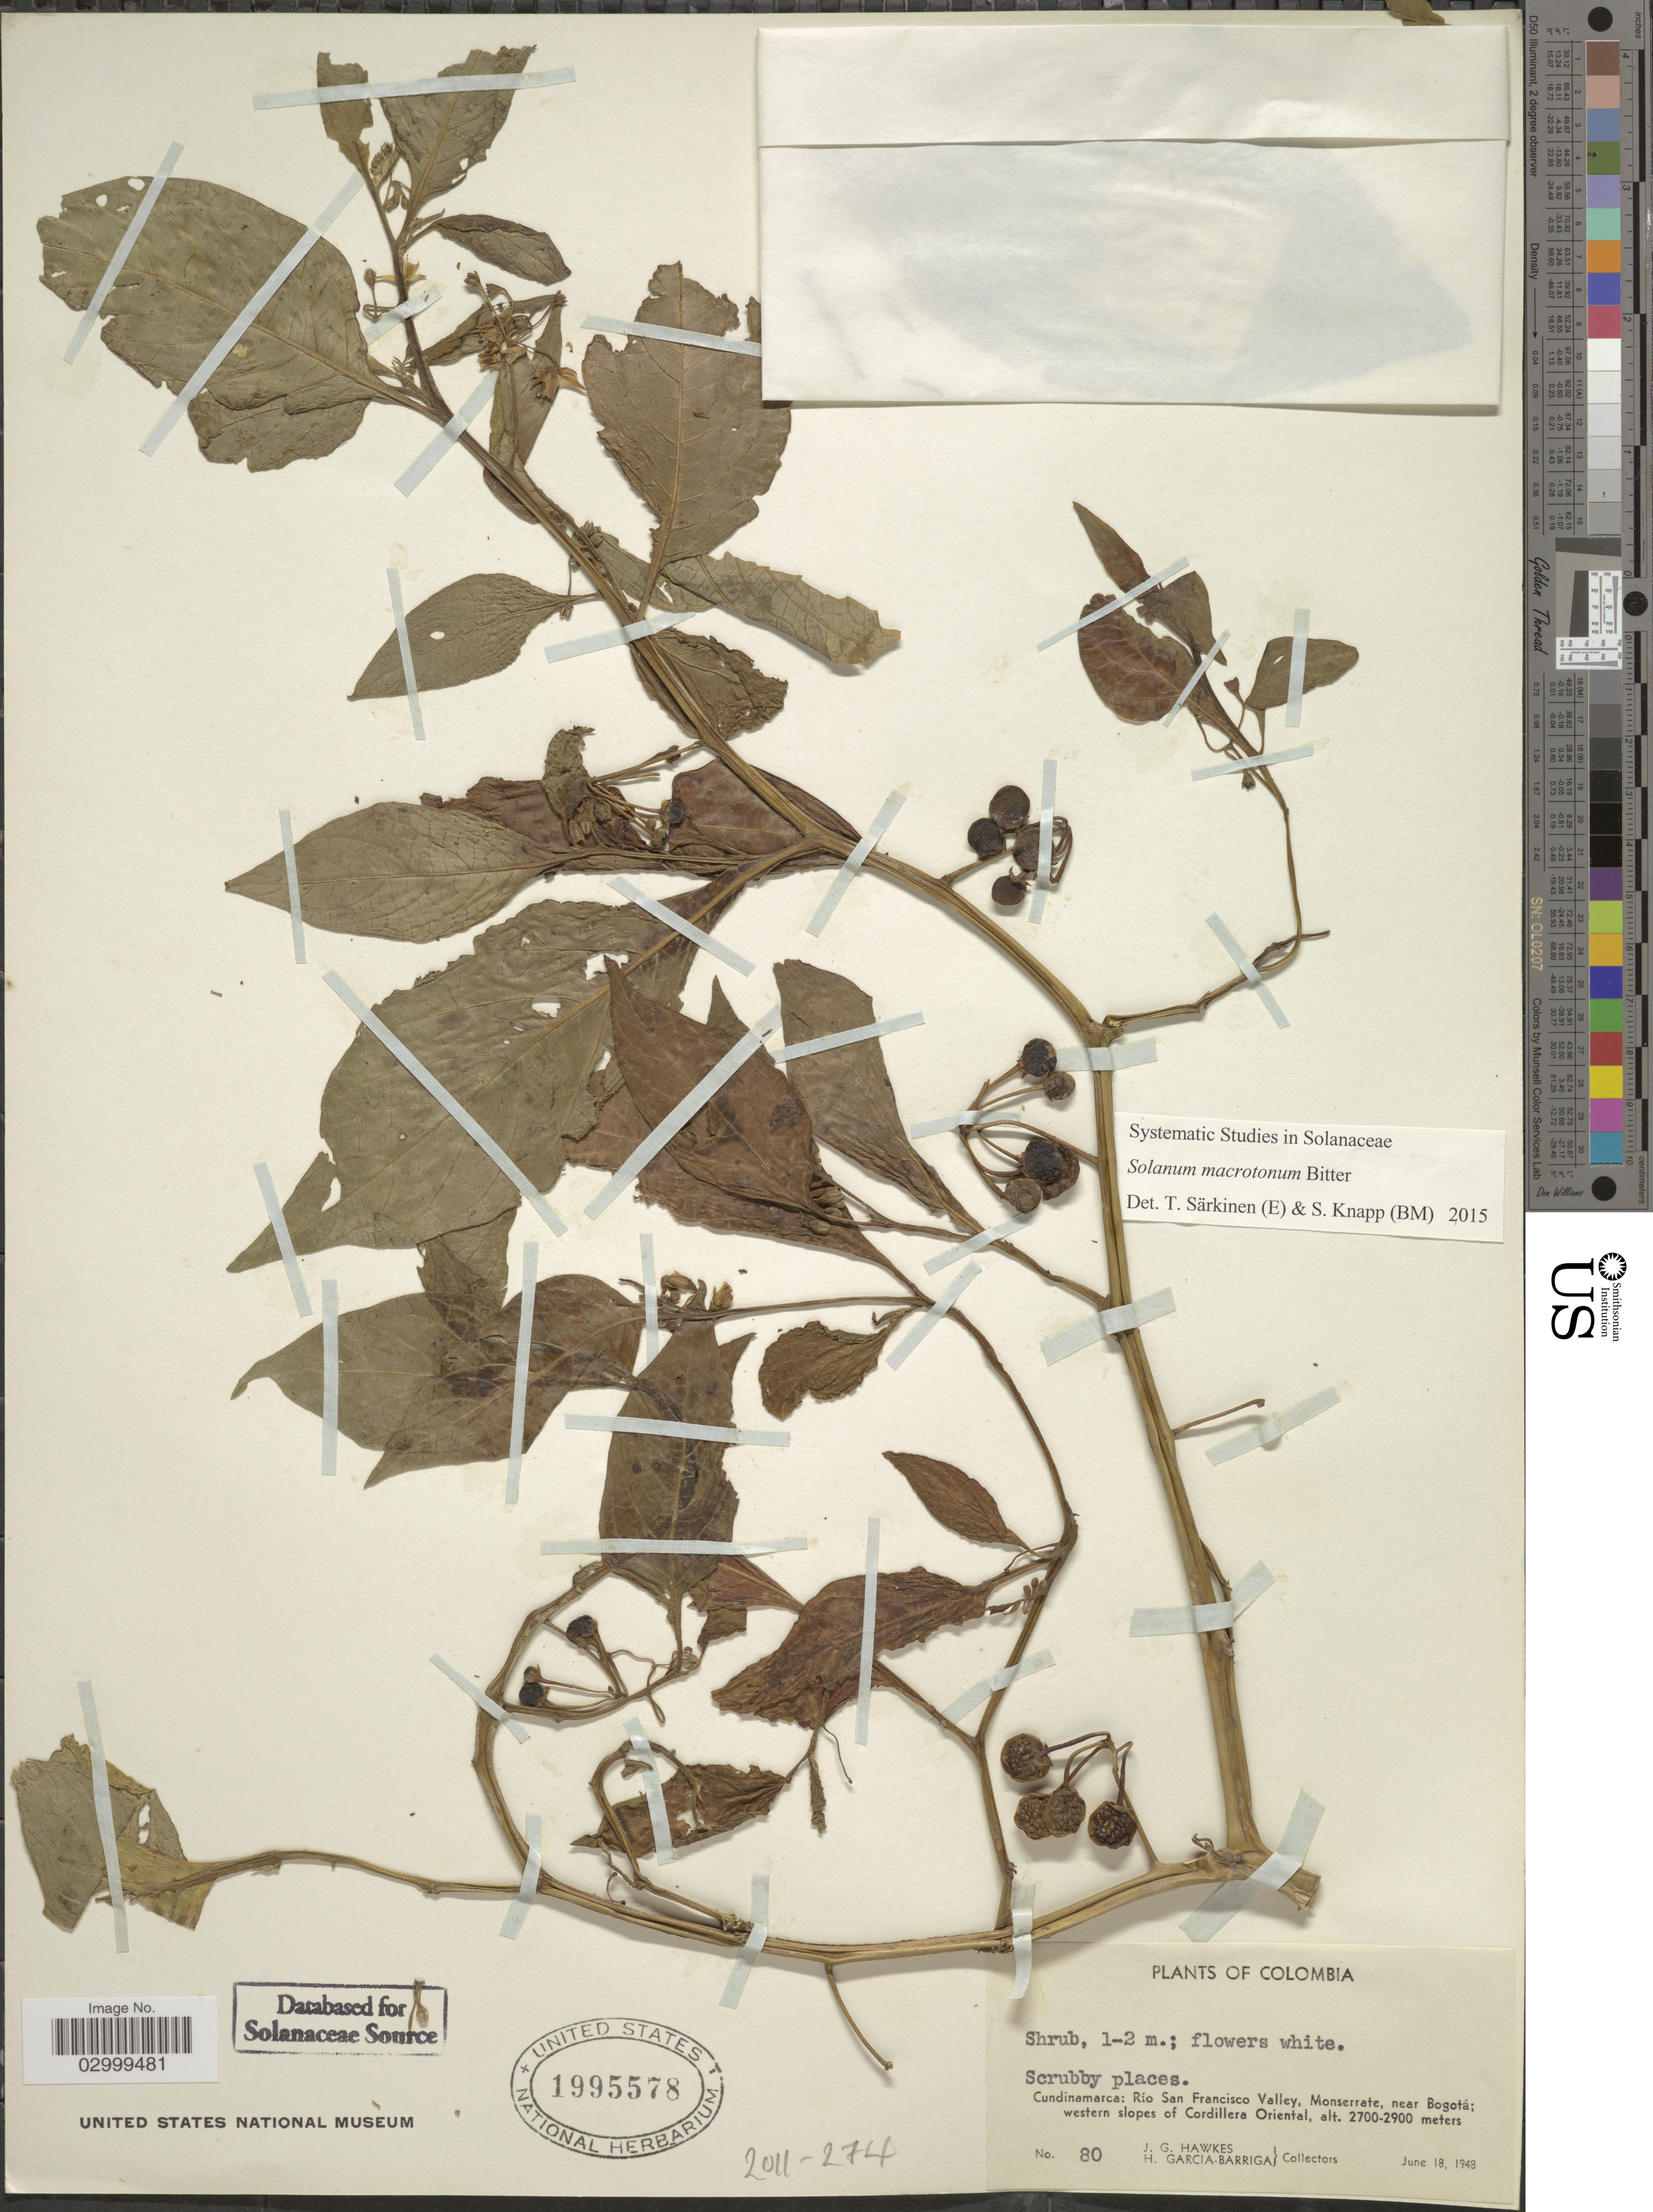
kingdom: Plantae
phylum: Tracheophyta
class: Magnoliopsida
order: Solanales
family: Solanaceae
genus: Solanum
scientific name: Solanum macrotonum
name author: Bitter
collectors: J. Hawkes & H. García Barriga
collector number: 80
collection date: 1948-06-18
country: Colombia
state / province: Cundinamarca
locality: Río San Francisco Valley, Monserrate, near Bogotá; western slopes of Cordillera Oriental.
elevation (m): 2700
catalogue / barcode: US 1995578